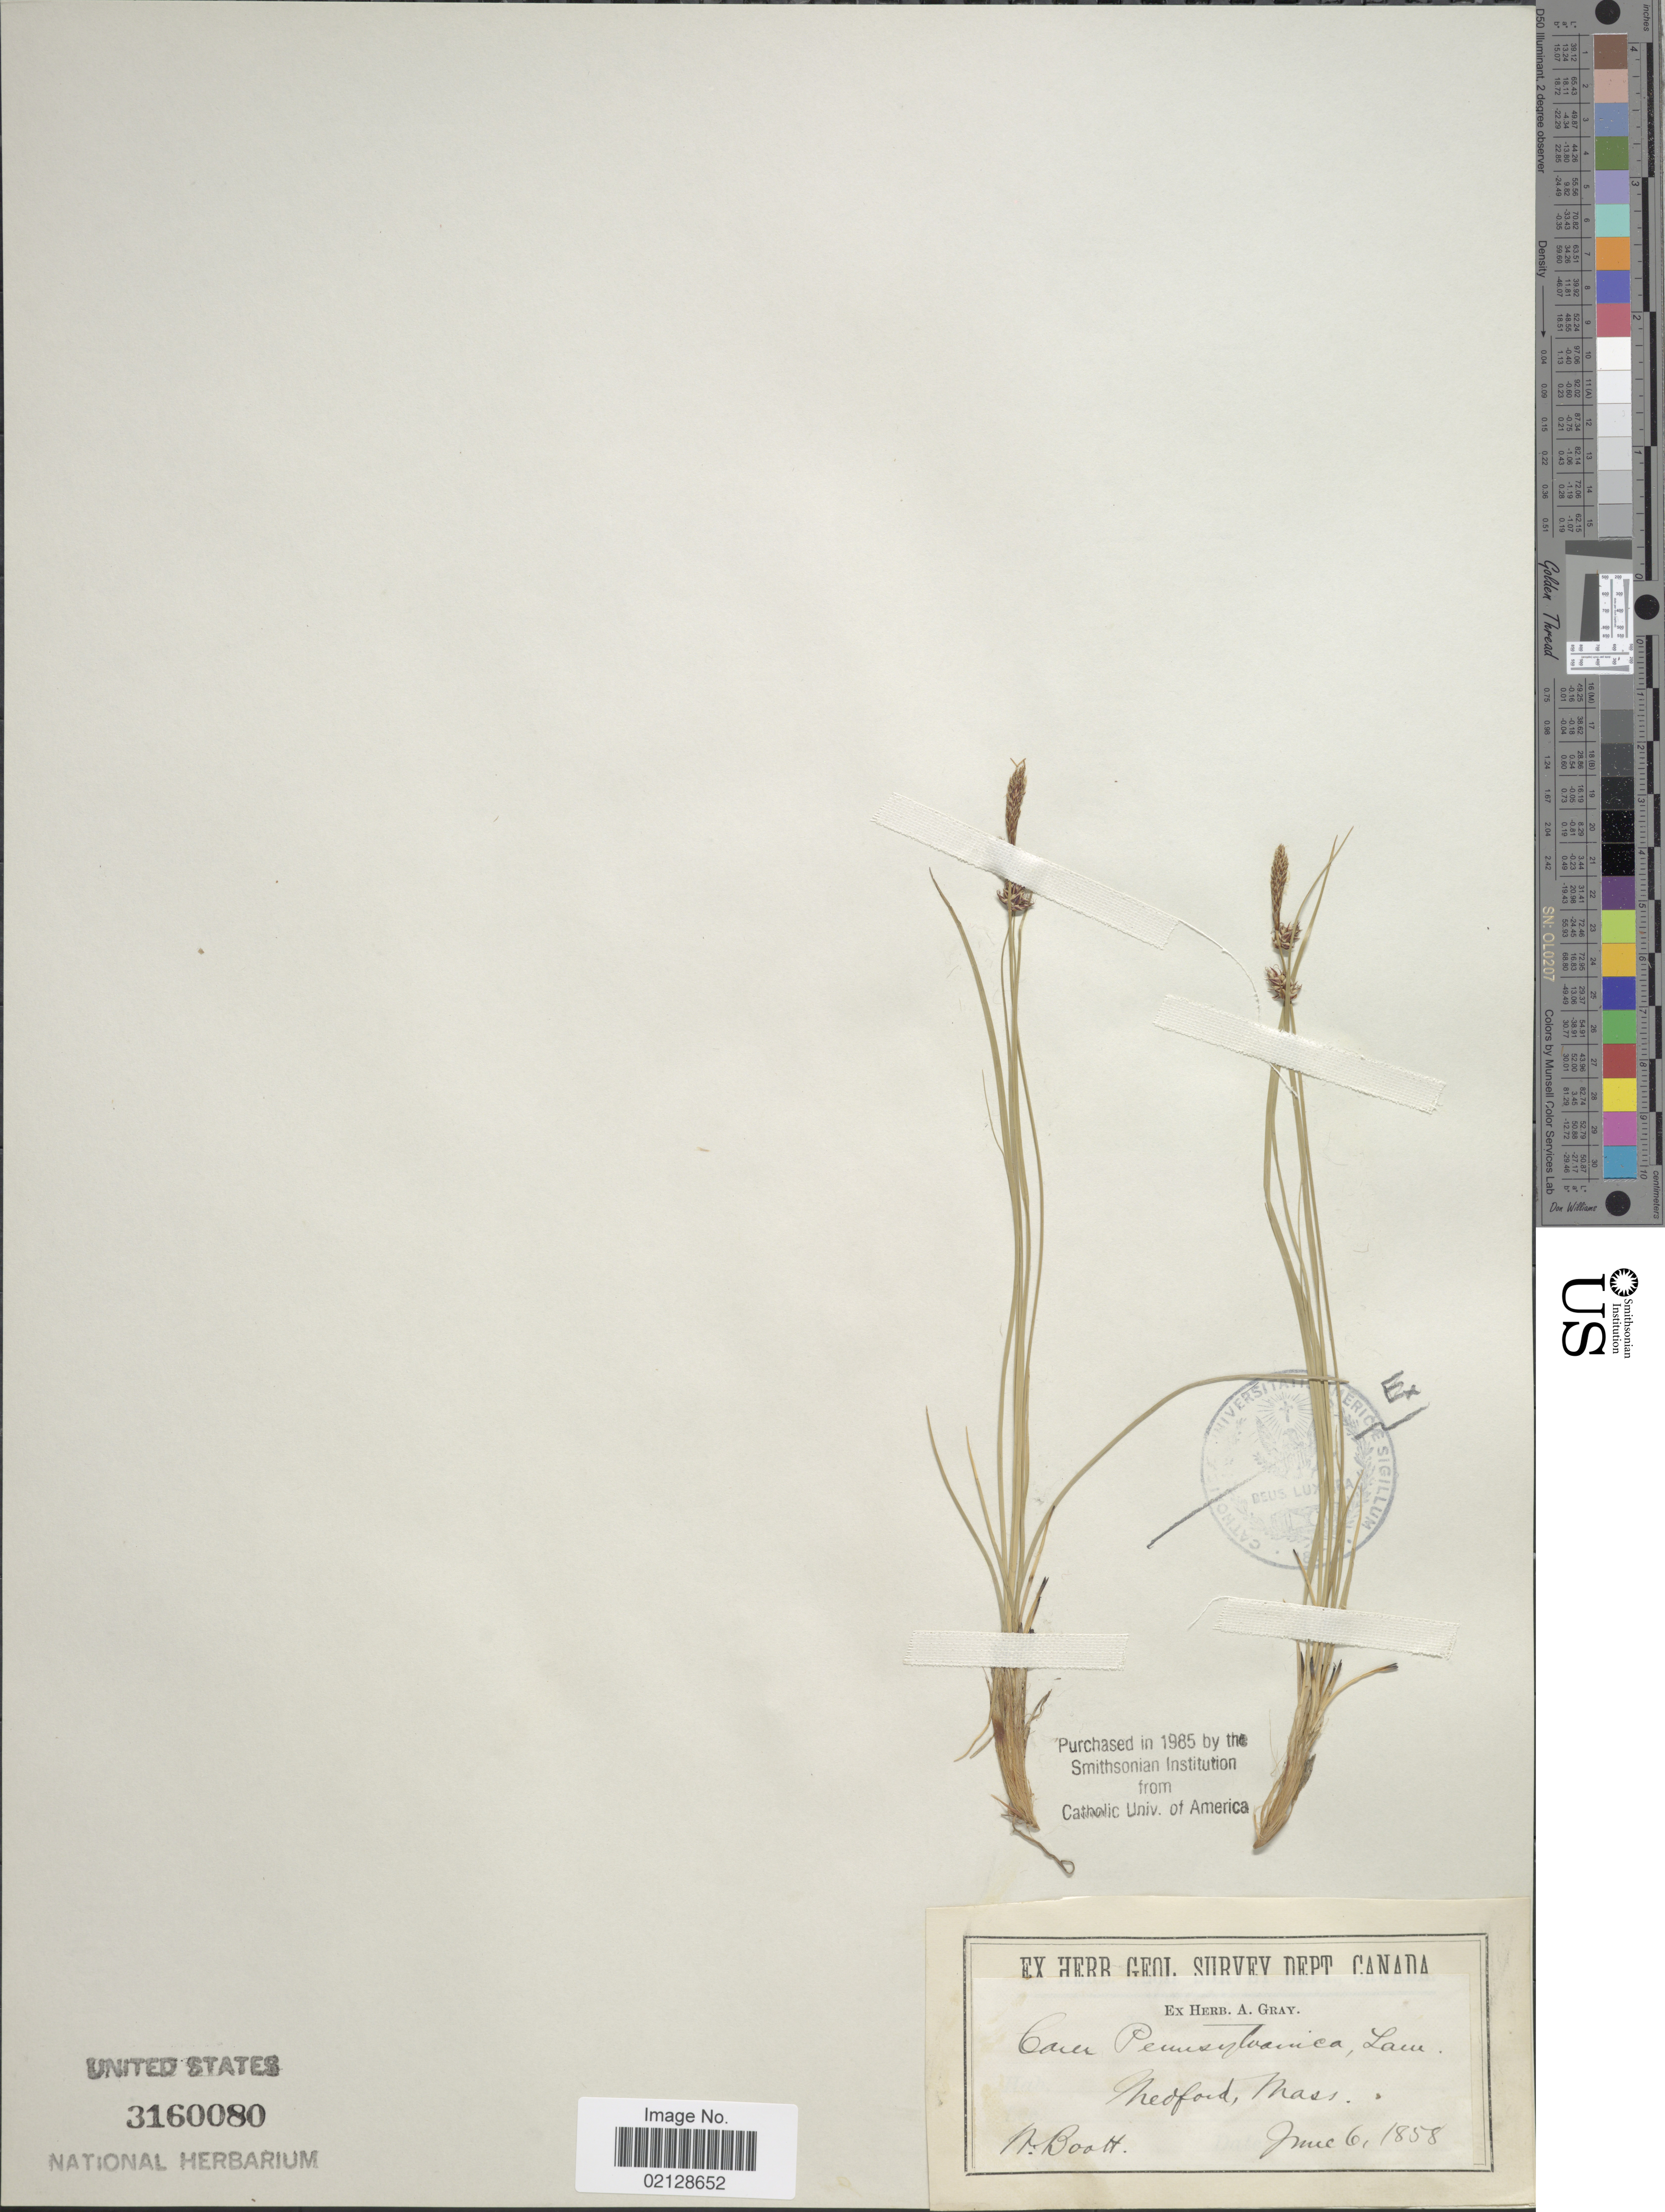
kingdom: Plantae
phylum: Tracheophyta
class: Liliopsida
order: Poales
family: Cyperaceae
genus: Carex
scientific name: Carex pensylvanica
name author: Lam.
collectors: W. Boott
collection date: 1858-06-06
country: United States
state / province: Massachusetts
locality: Nedford, Mass.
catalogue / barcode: US 3160080